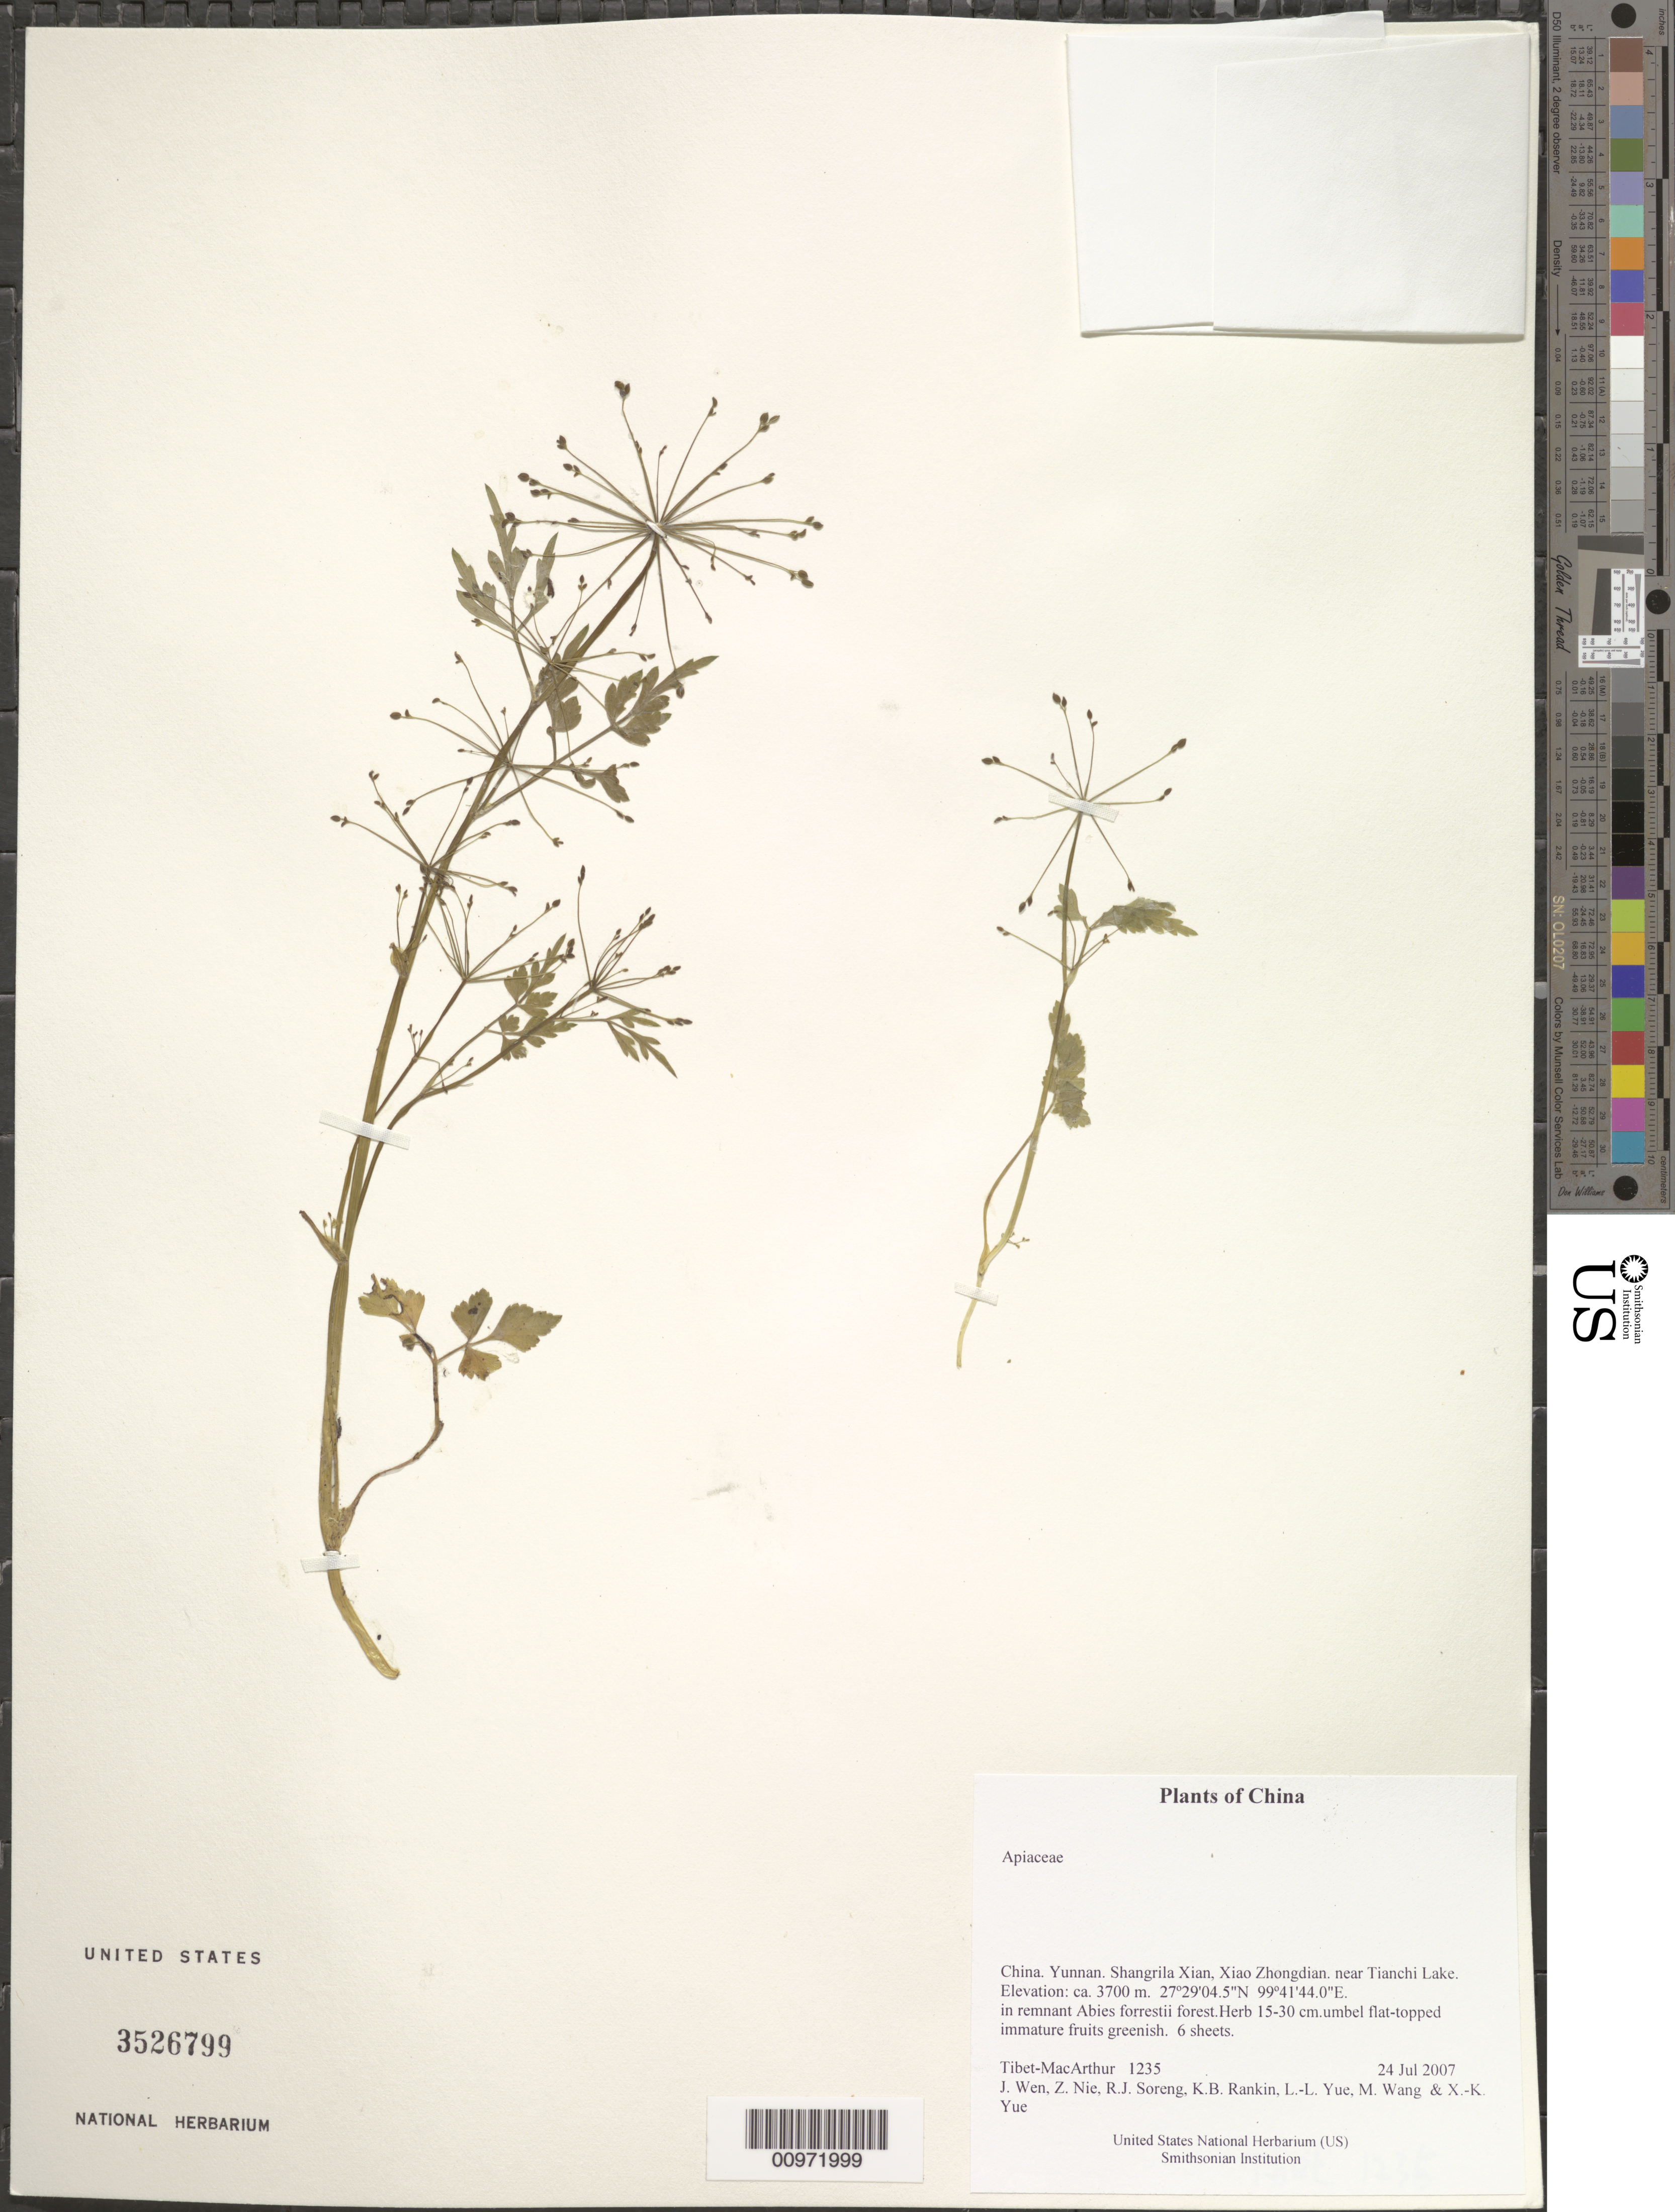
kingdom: Plantae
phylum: Tracheophyta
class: Magnoliopsida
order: Apiales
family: Apiaceae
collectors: Tibet-MacArthur, J. Wen, Z. Nie, R. J. Soreng, K. Rankin, L. Yue, M. Wang & X. Yue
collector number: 1235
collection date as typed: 24 Jul 2007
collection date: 2007-07-24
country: China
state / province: Yunnan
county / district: Shangrila Xian, Xiao Zhongdian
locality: near Tianchi Lake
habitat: In remnant Abies forrestii forest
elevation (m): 3700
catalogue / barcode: US 3526799